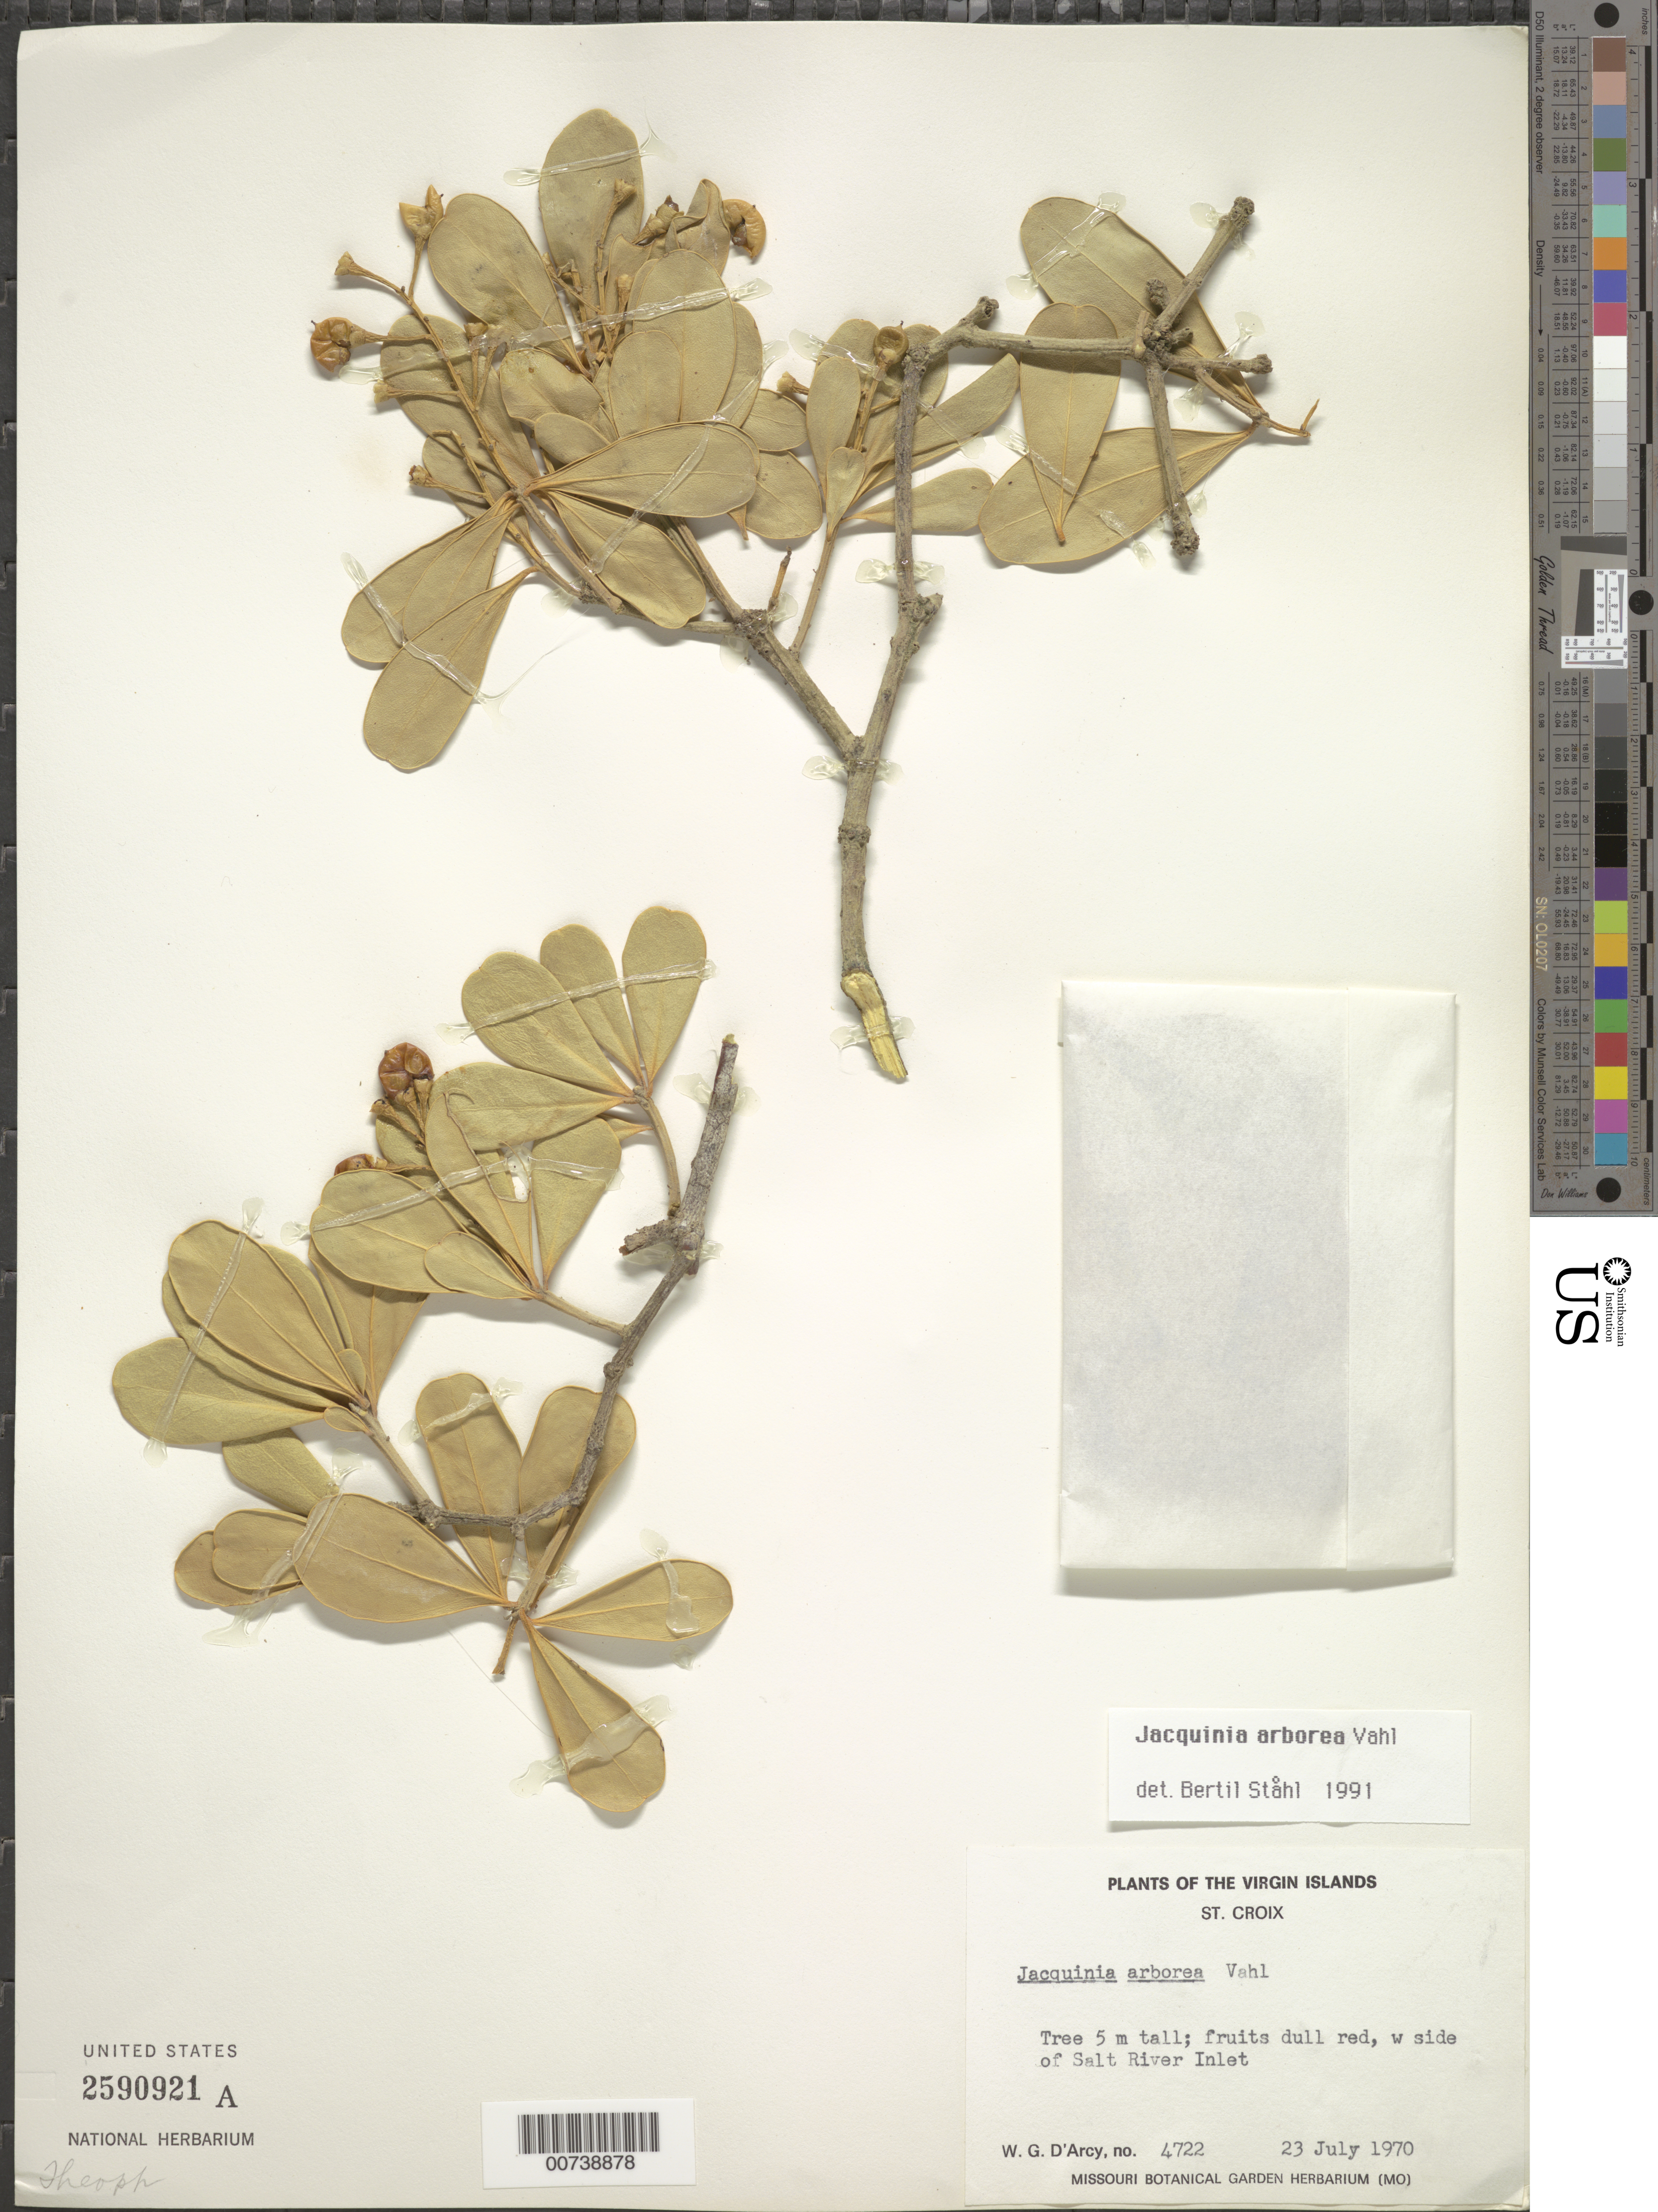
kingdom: Plantae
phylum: Tracheophyta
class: Magnoliopsida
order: Ericales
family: Primulaceae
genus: Jacquinia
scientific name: Jacquinia arborea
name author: Vahl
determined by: Ståhl, B.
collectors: W. G. D'Arcy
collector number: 4722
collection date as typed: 23 Jul 1970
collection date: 1970-07-23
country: U.S. Virgin Islands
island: St. Croix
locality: West side of Salt River Inlet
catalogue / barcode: US 2590921